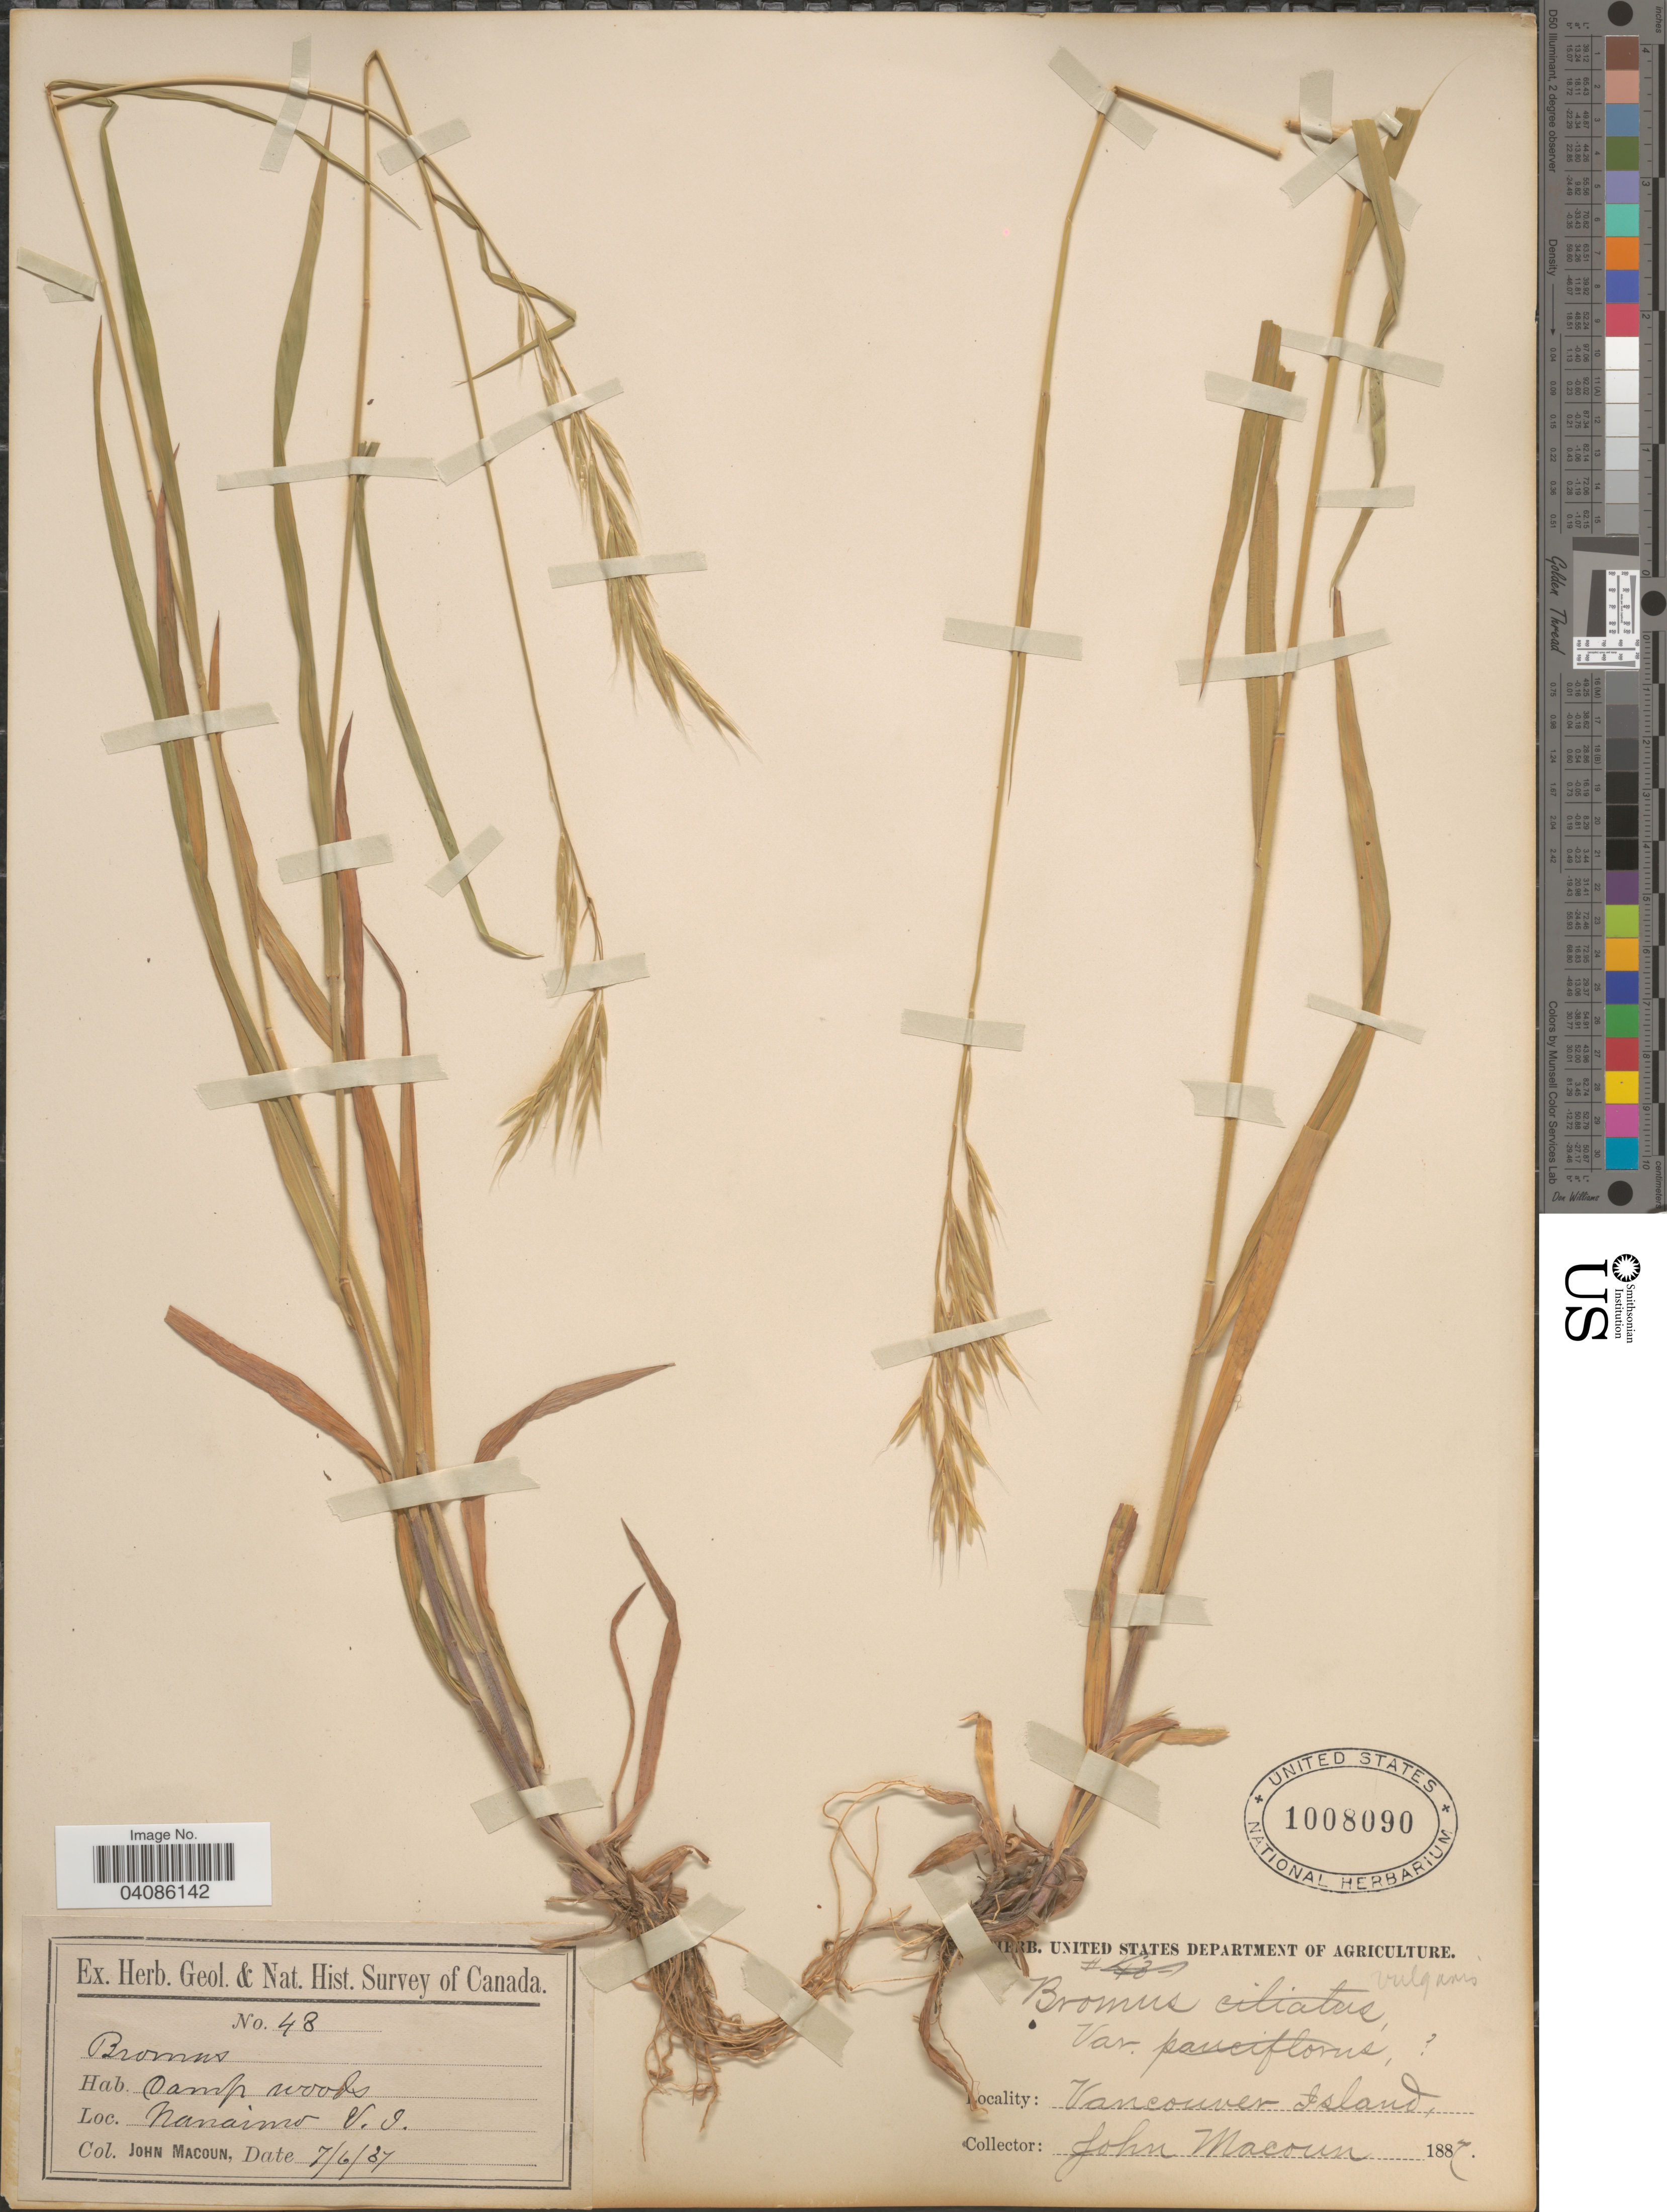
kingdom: Plantae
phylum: Tracheophyta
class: Liliopsida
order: Poales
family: Poaceae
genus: Bromus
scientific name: Bromus vulgaris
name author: (Hook.) Shear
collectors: J. Macoun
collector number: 48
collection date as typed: Transcribed d/m/y: 7/6/37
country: Canada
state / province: British Columbia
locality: Herb. Geol. & Nat. Hist. Survey of Canada. Nanaimo Vancouver Island.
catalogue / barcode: US 1008090